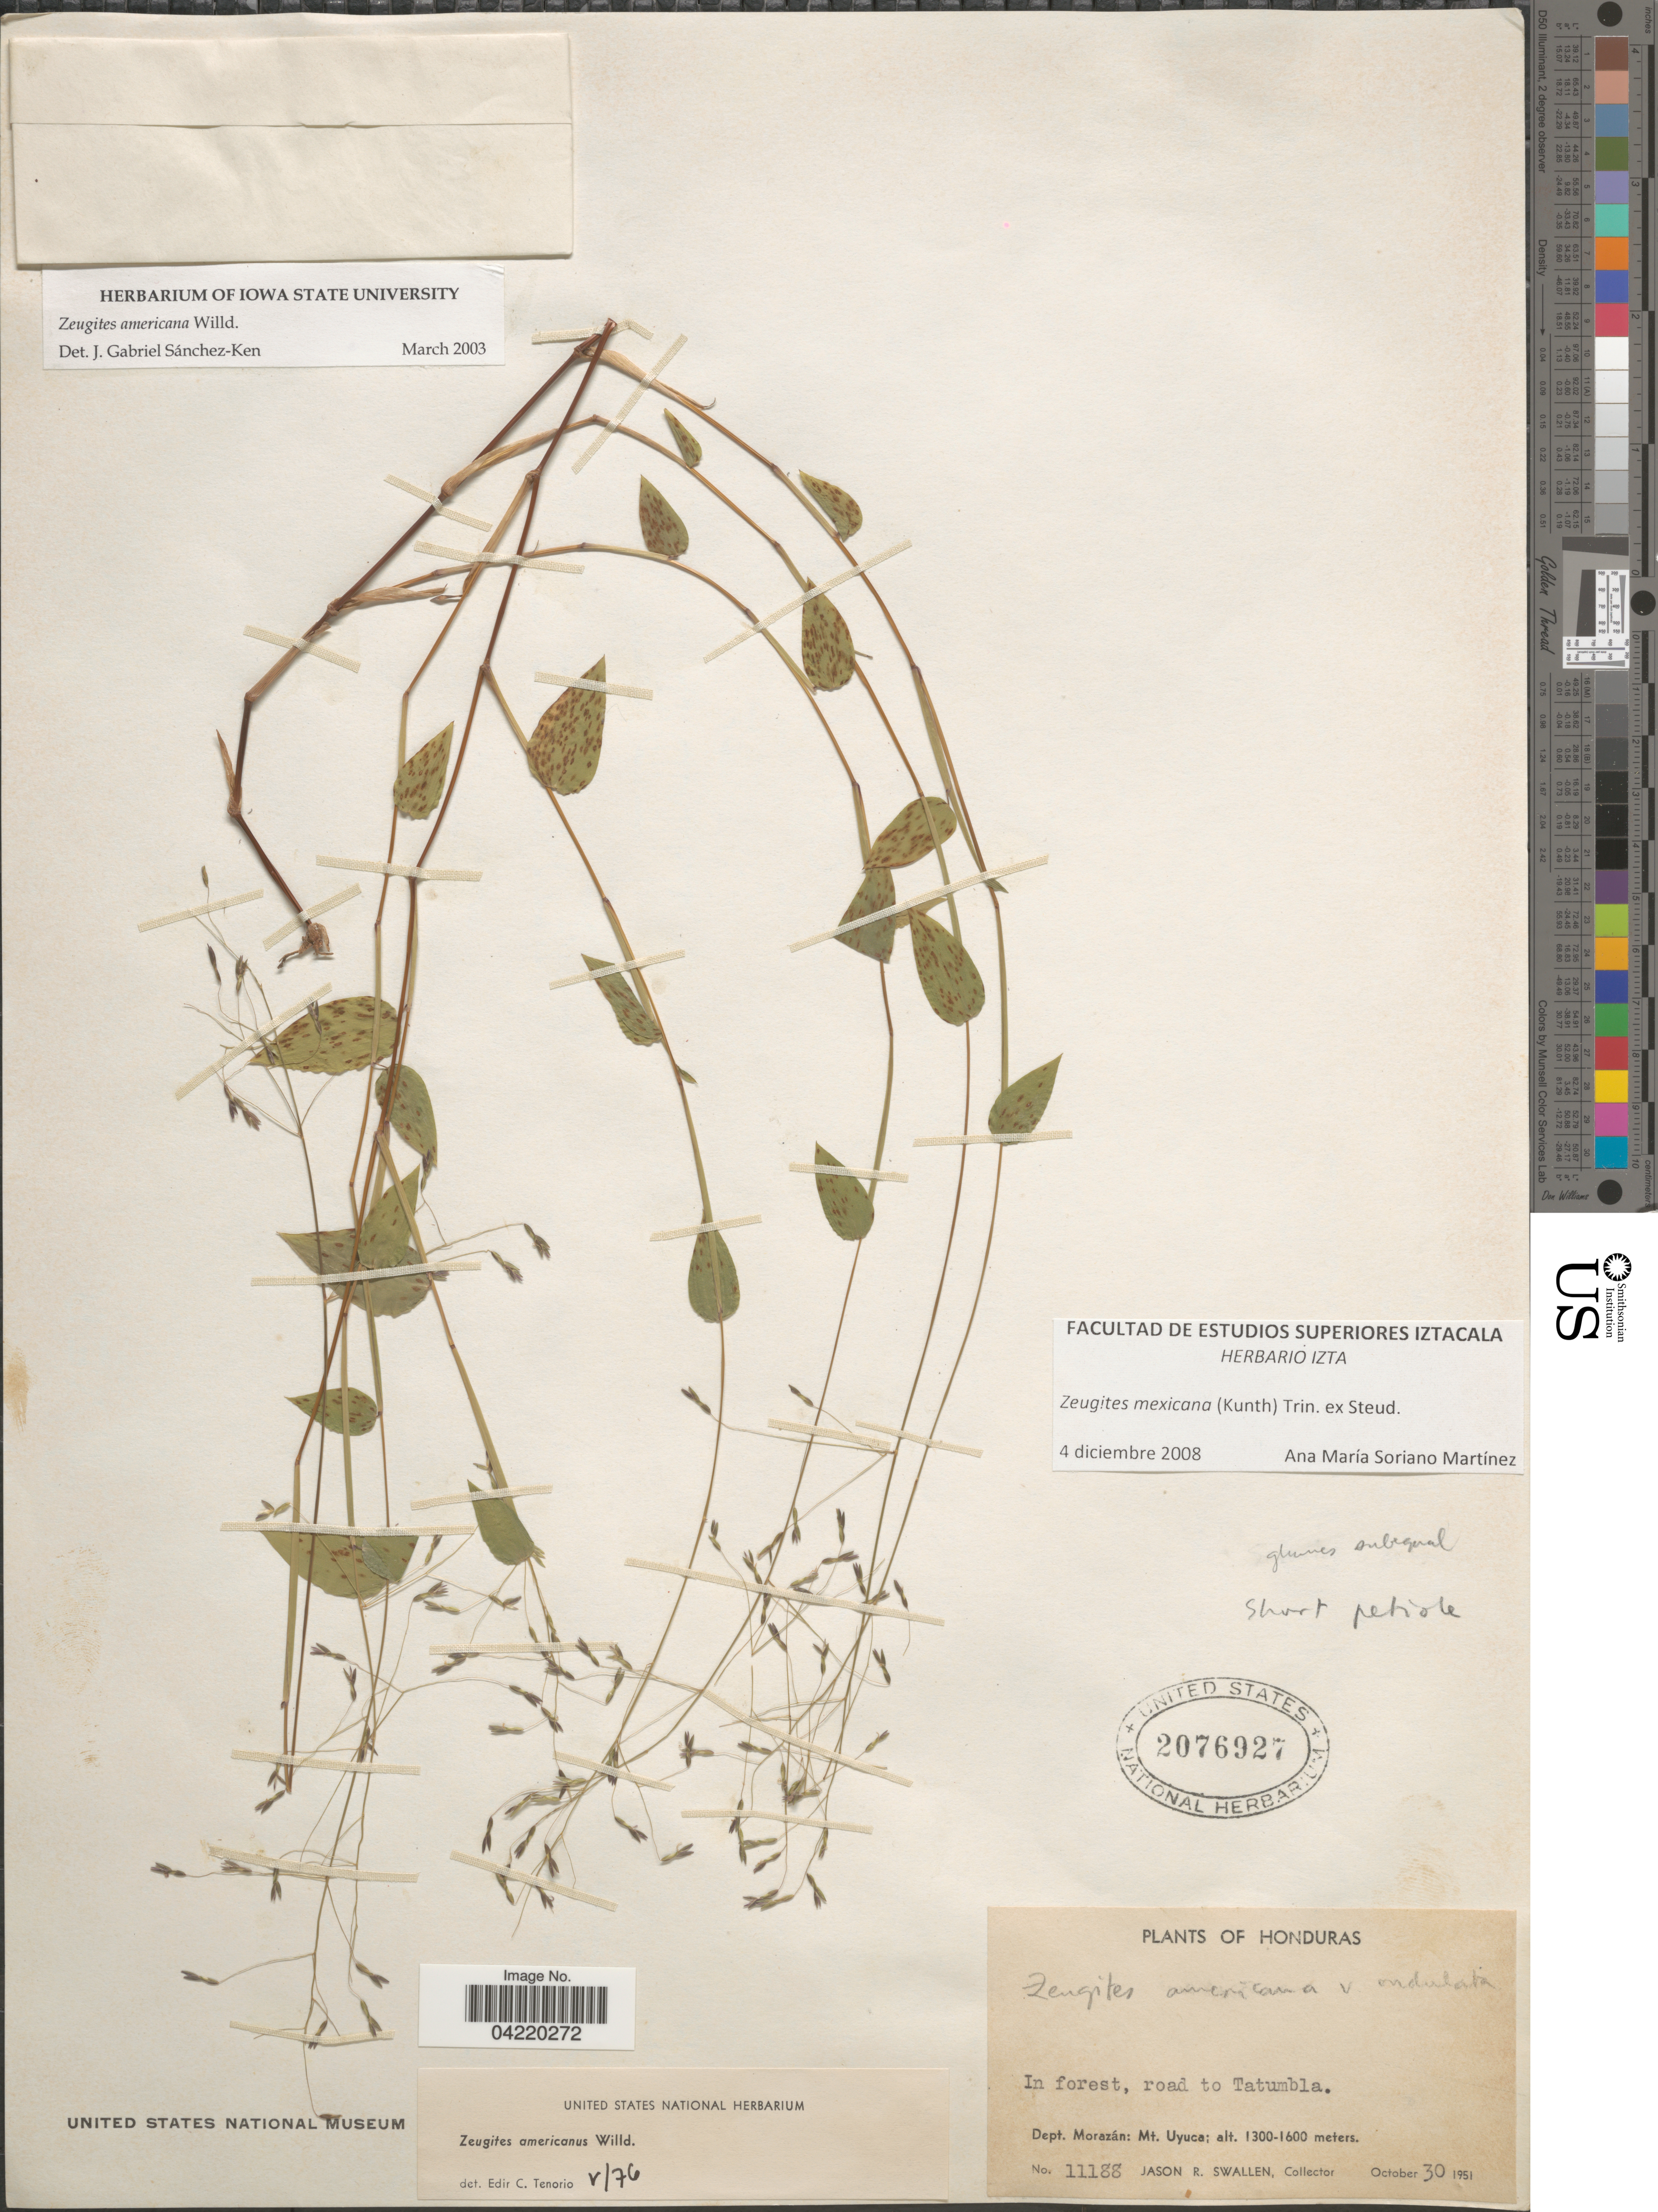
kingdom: Plantae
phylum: Tracheophyta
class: Liliopsida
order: Poales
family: Poaceae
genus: Zeugites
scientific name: Zeugites americanus var. mexicanus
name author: (Kunth) McVaugh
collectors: J. R. Swallen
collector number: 11188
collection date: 1951-10-30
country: Honduras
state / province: Fco. Morazán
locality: In forest, road to Tatumbla. Dept. Morazán: Mt. Uyuca.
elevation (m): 1300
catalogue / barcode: US 2076927